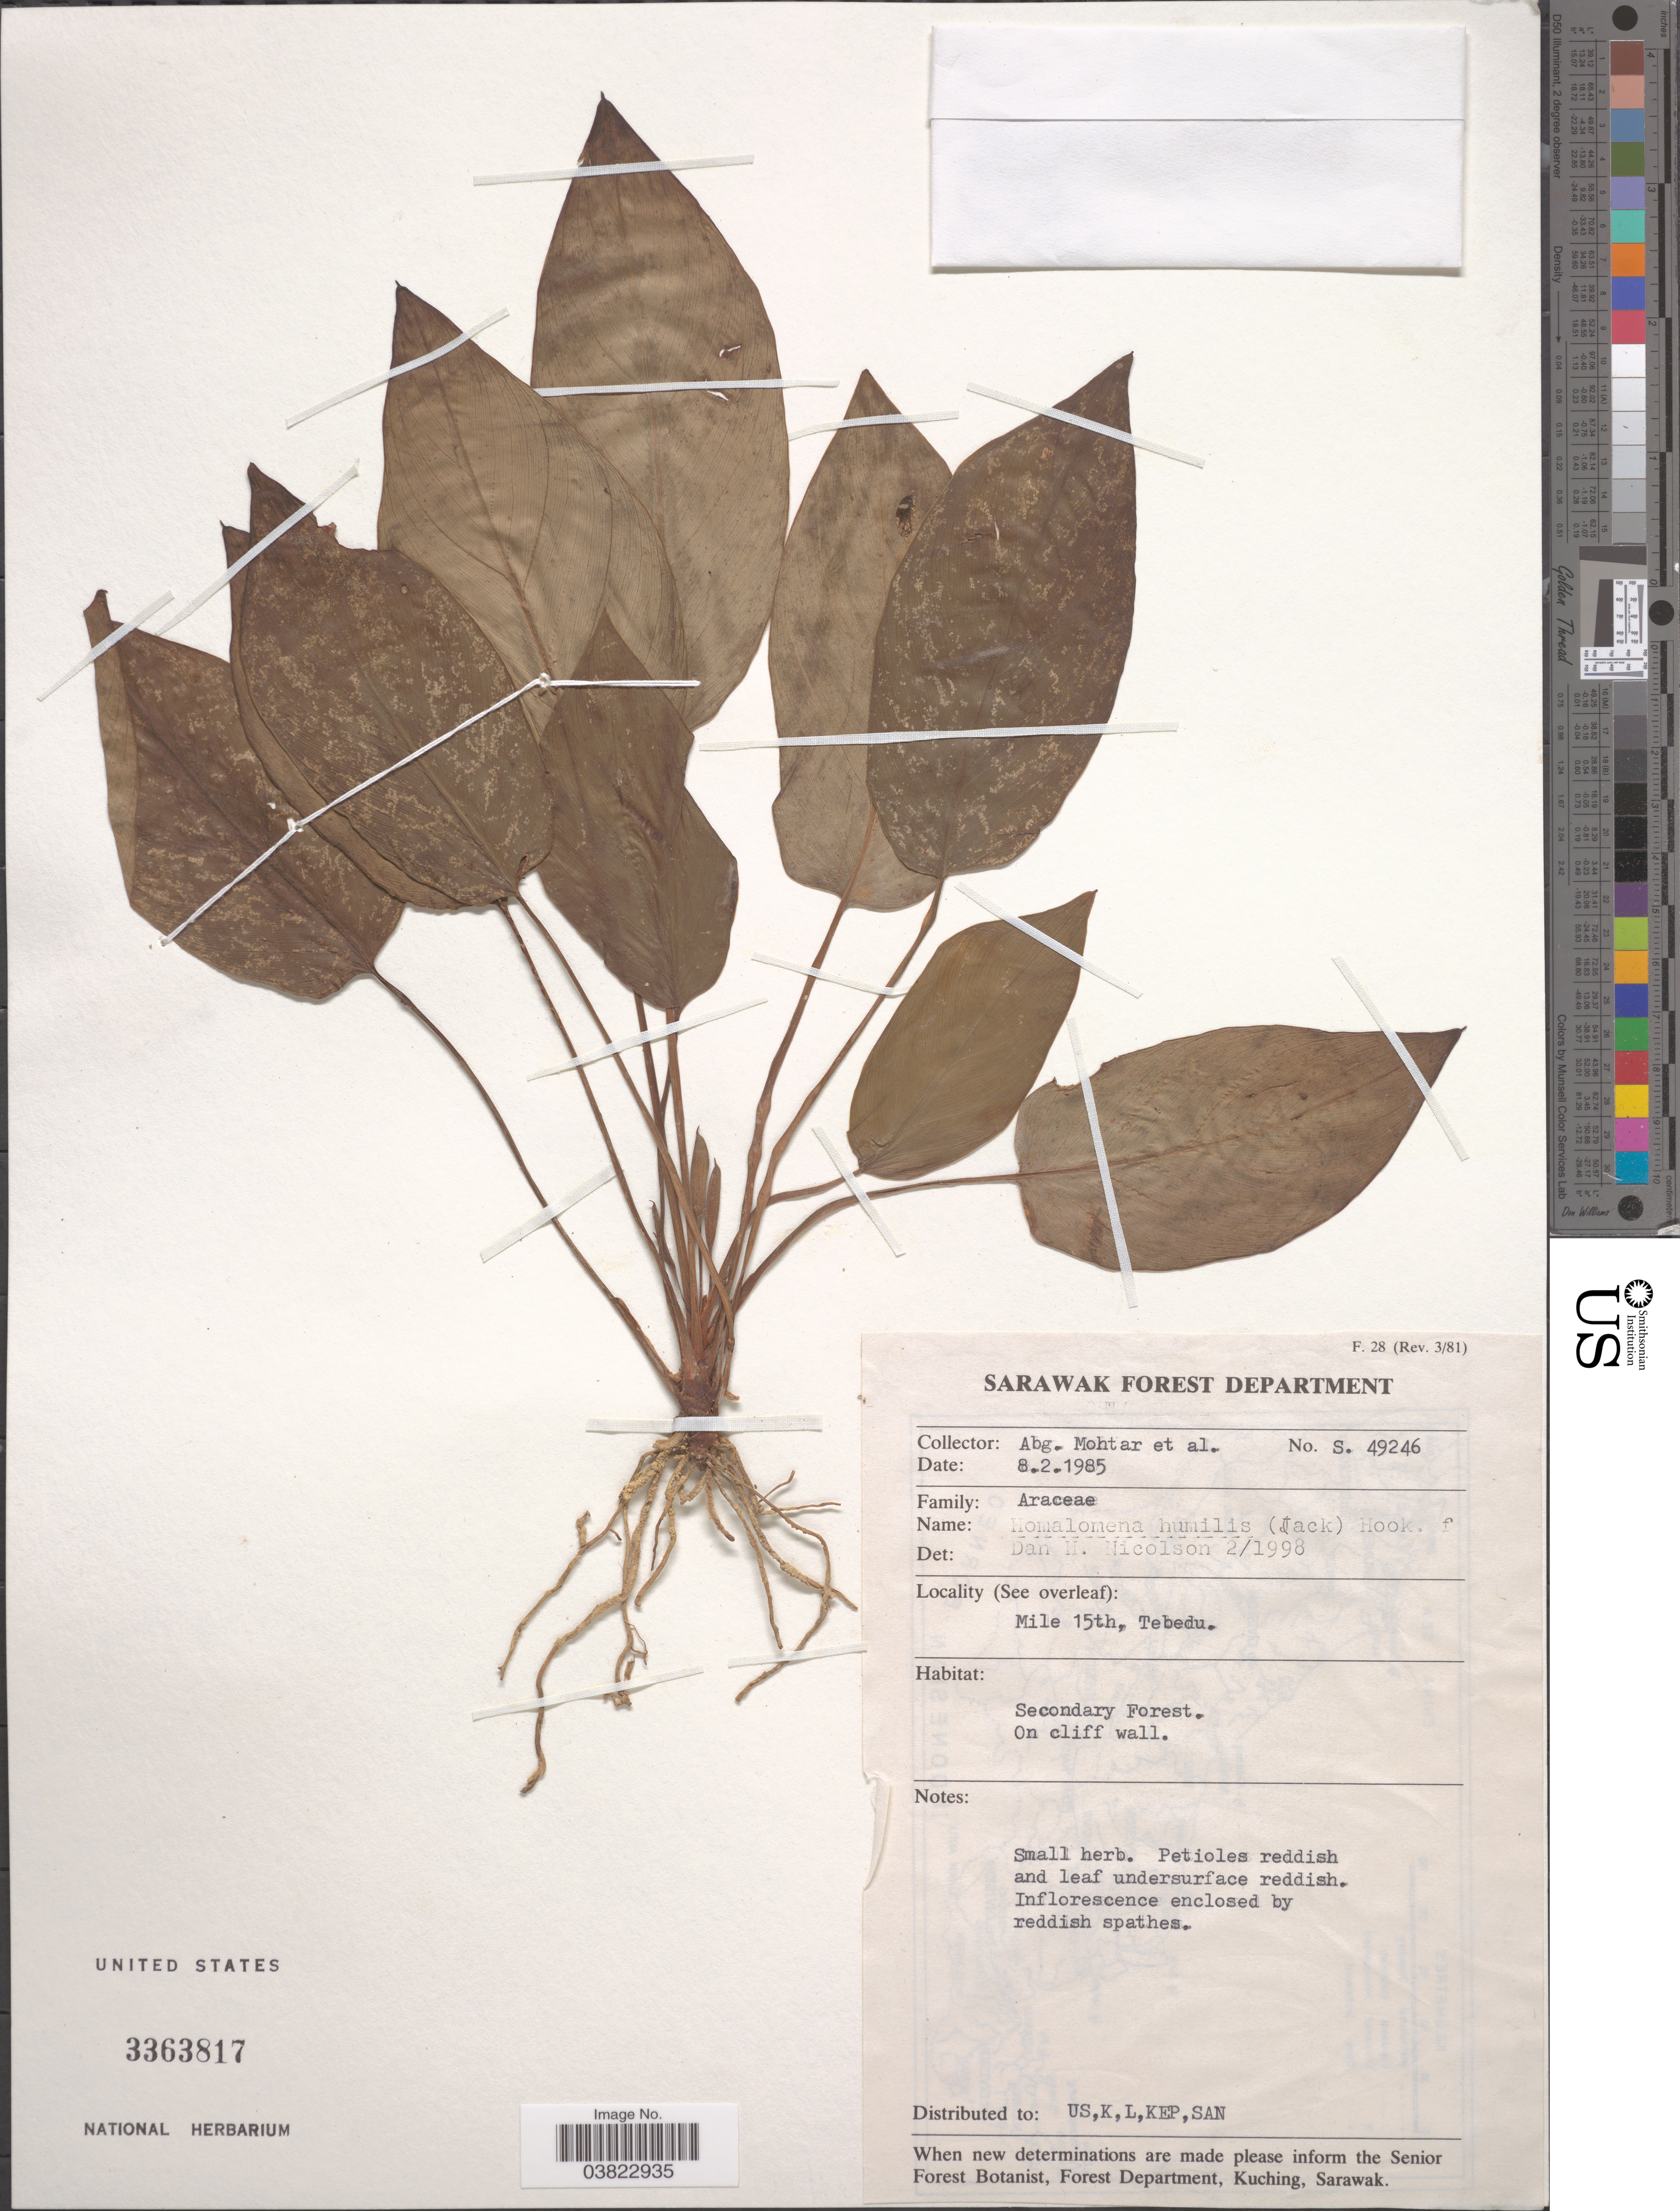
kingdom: Plantae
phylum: Tracheophyta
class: Liliopsida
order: Alismatales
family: Araceae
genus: Homalomena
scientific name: Homalomena humilis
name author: (Jack) Hook. f.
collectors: A. Mohtar & et al.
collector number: S.49246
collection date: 1985-02-08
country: Malaysia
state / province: Sarawak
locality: Mile 15th, Tebedu.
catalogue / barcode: US 3363817